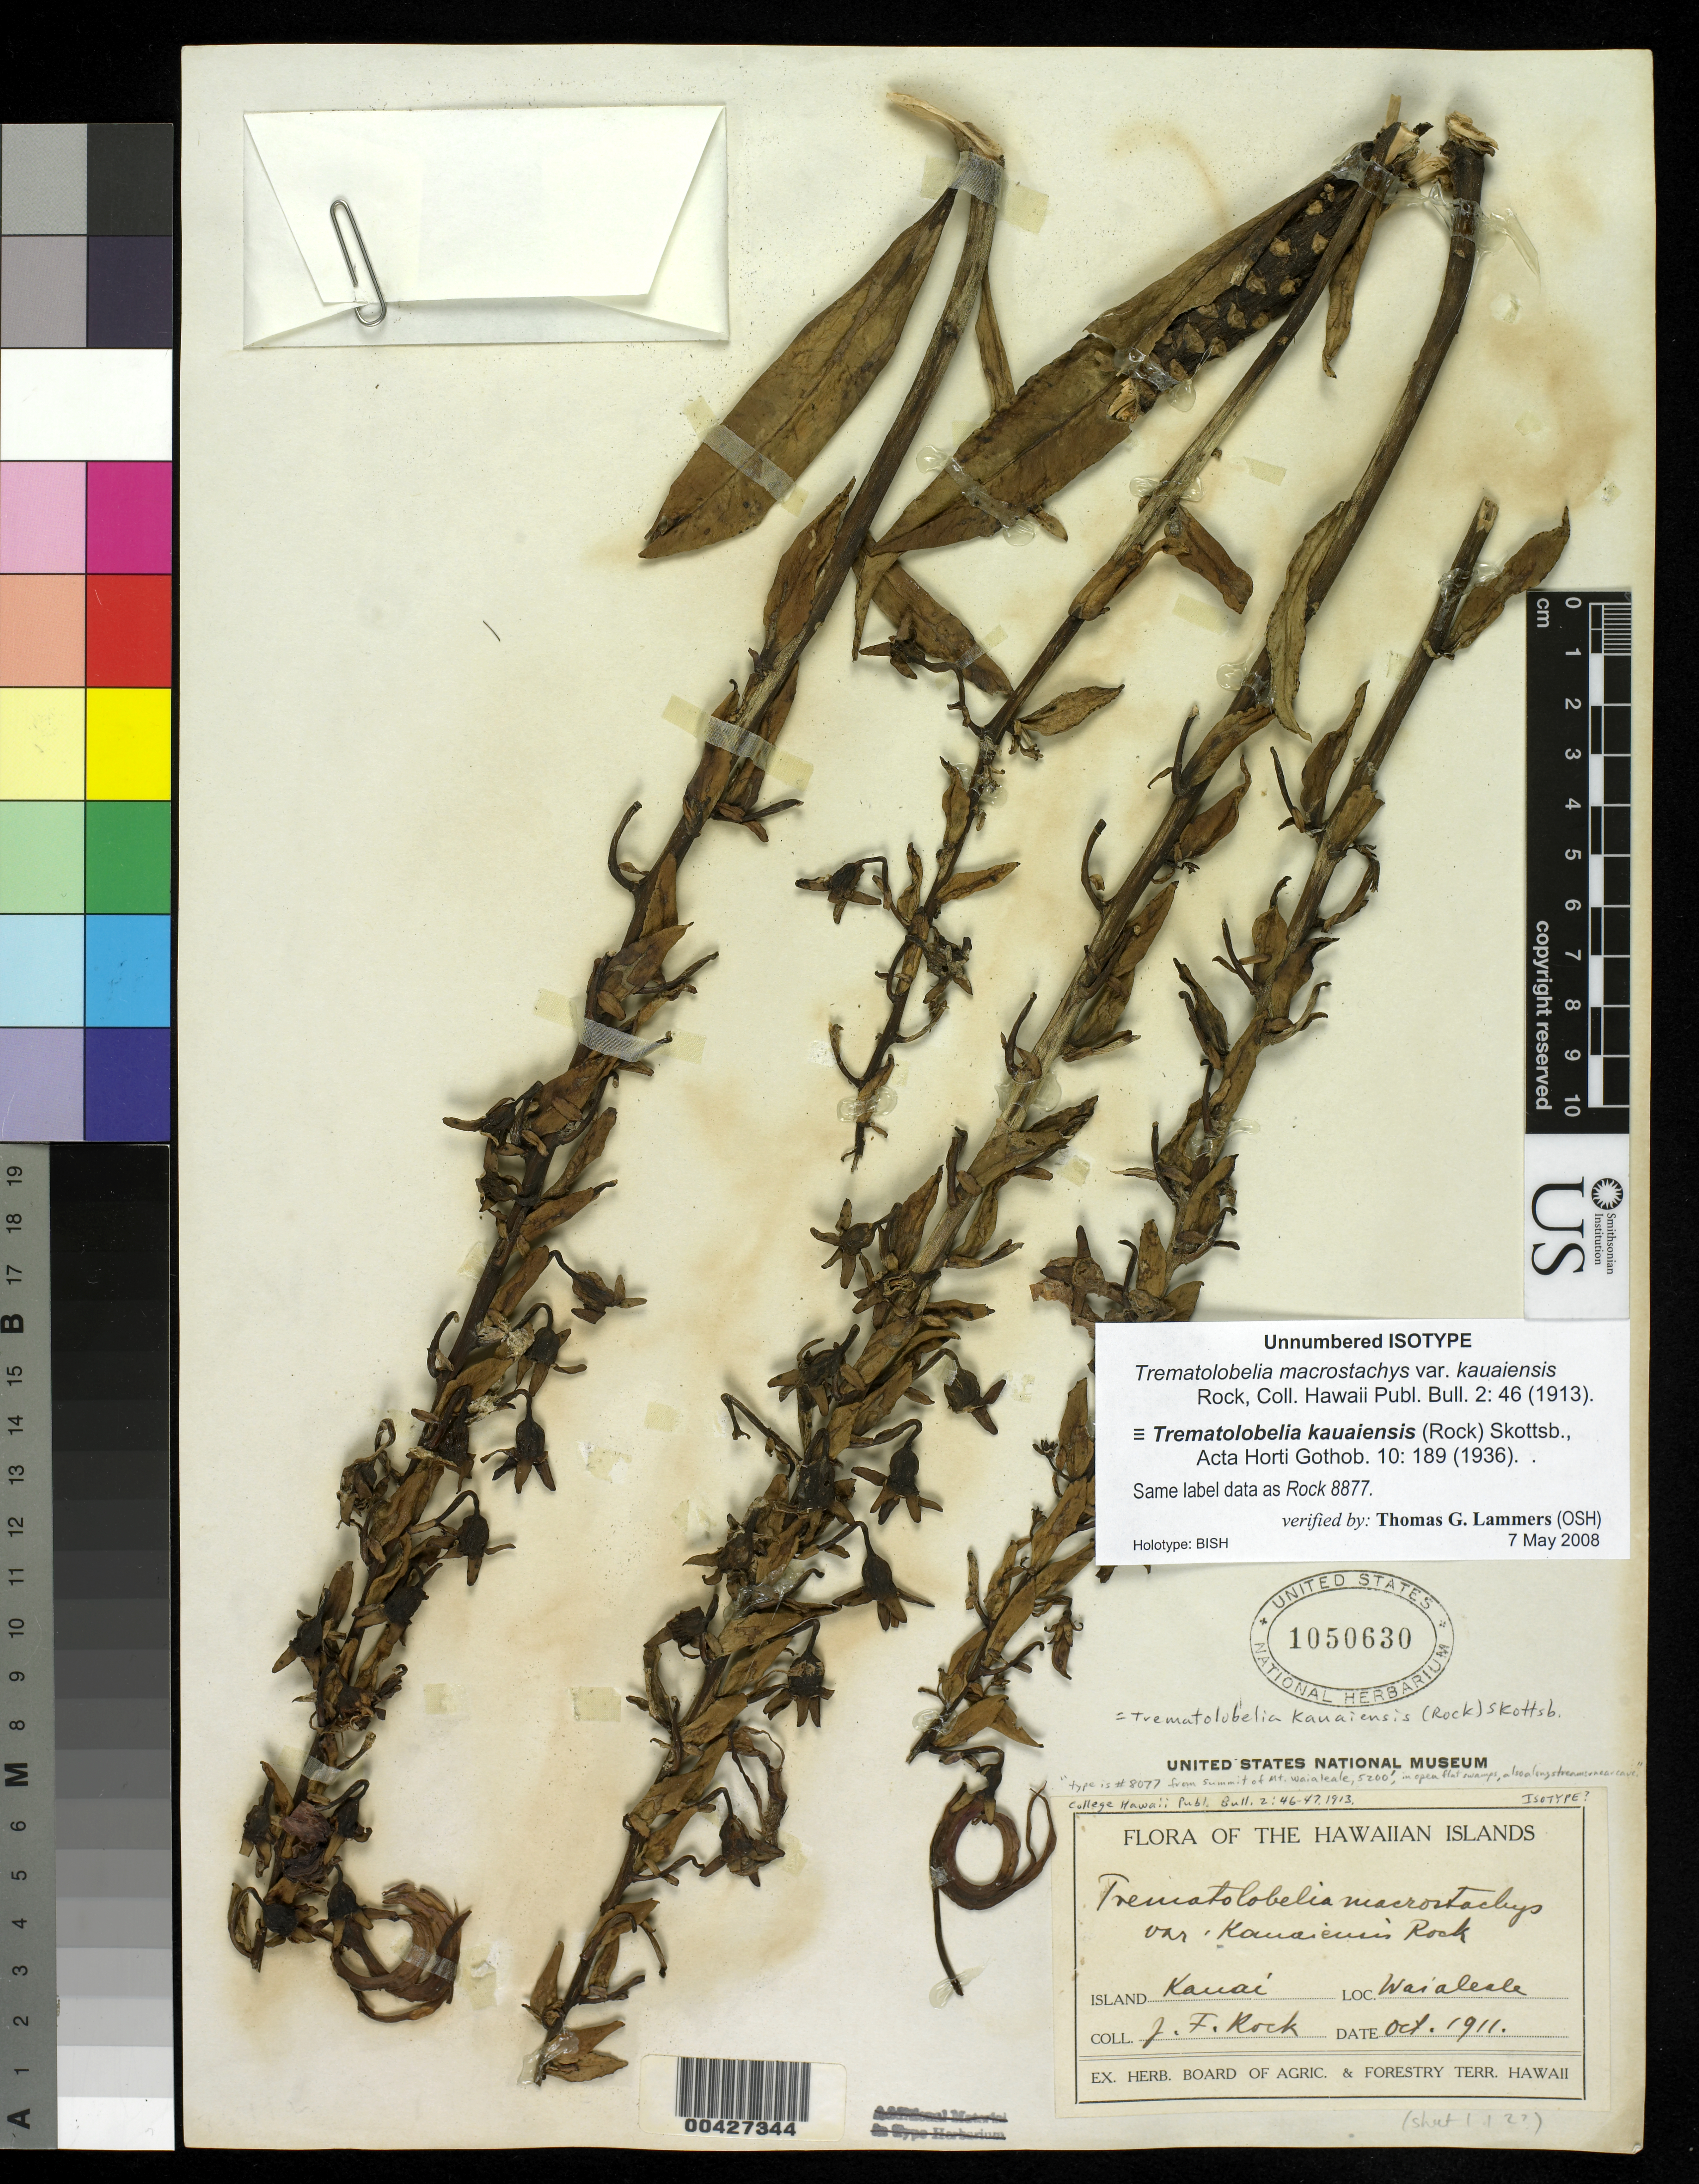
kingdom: Plantae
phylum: Tracheophyta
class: Magnoliopsida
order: Asterales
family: Campanulaceae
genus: Trematolobelia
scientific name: Trematolobelia macrostachys var. kauaiensis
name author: Rock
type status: Isotype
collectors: J. F. Rock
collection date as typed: Oct 1911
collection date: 1911-10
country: United States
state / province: Hawaii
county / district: Kauai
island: Kaua'i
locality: From summit of Mt. Waialeale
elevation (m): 1585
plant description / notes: no additional habitat and plant information on sheet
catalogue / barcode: US 1050630